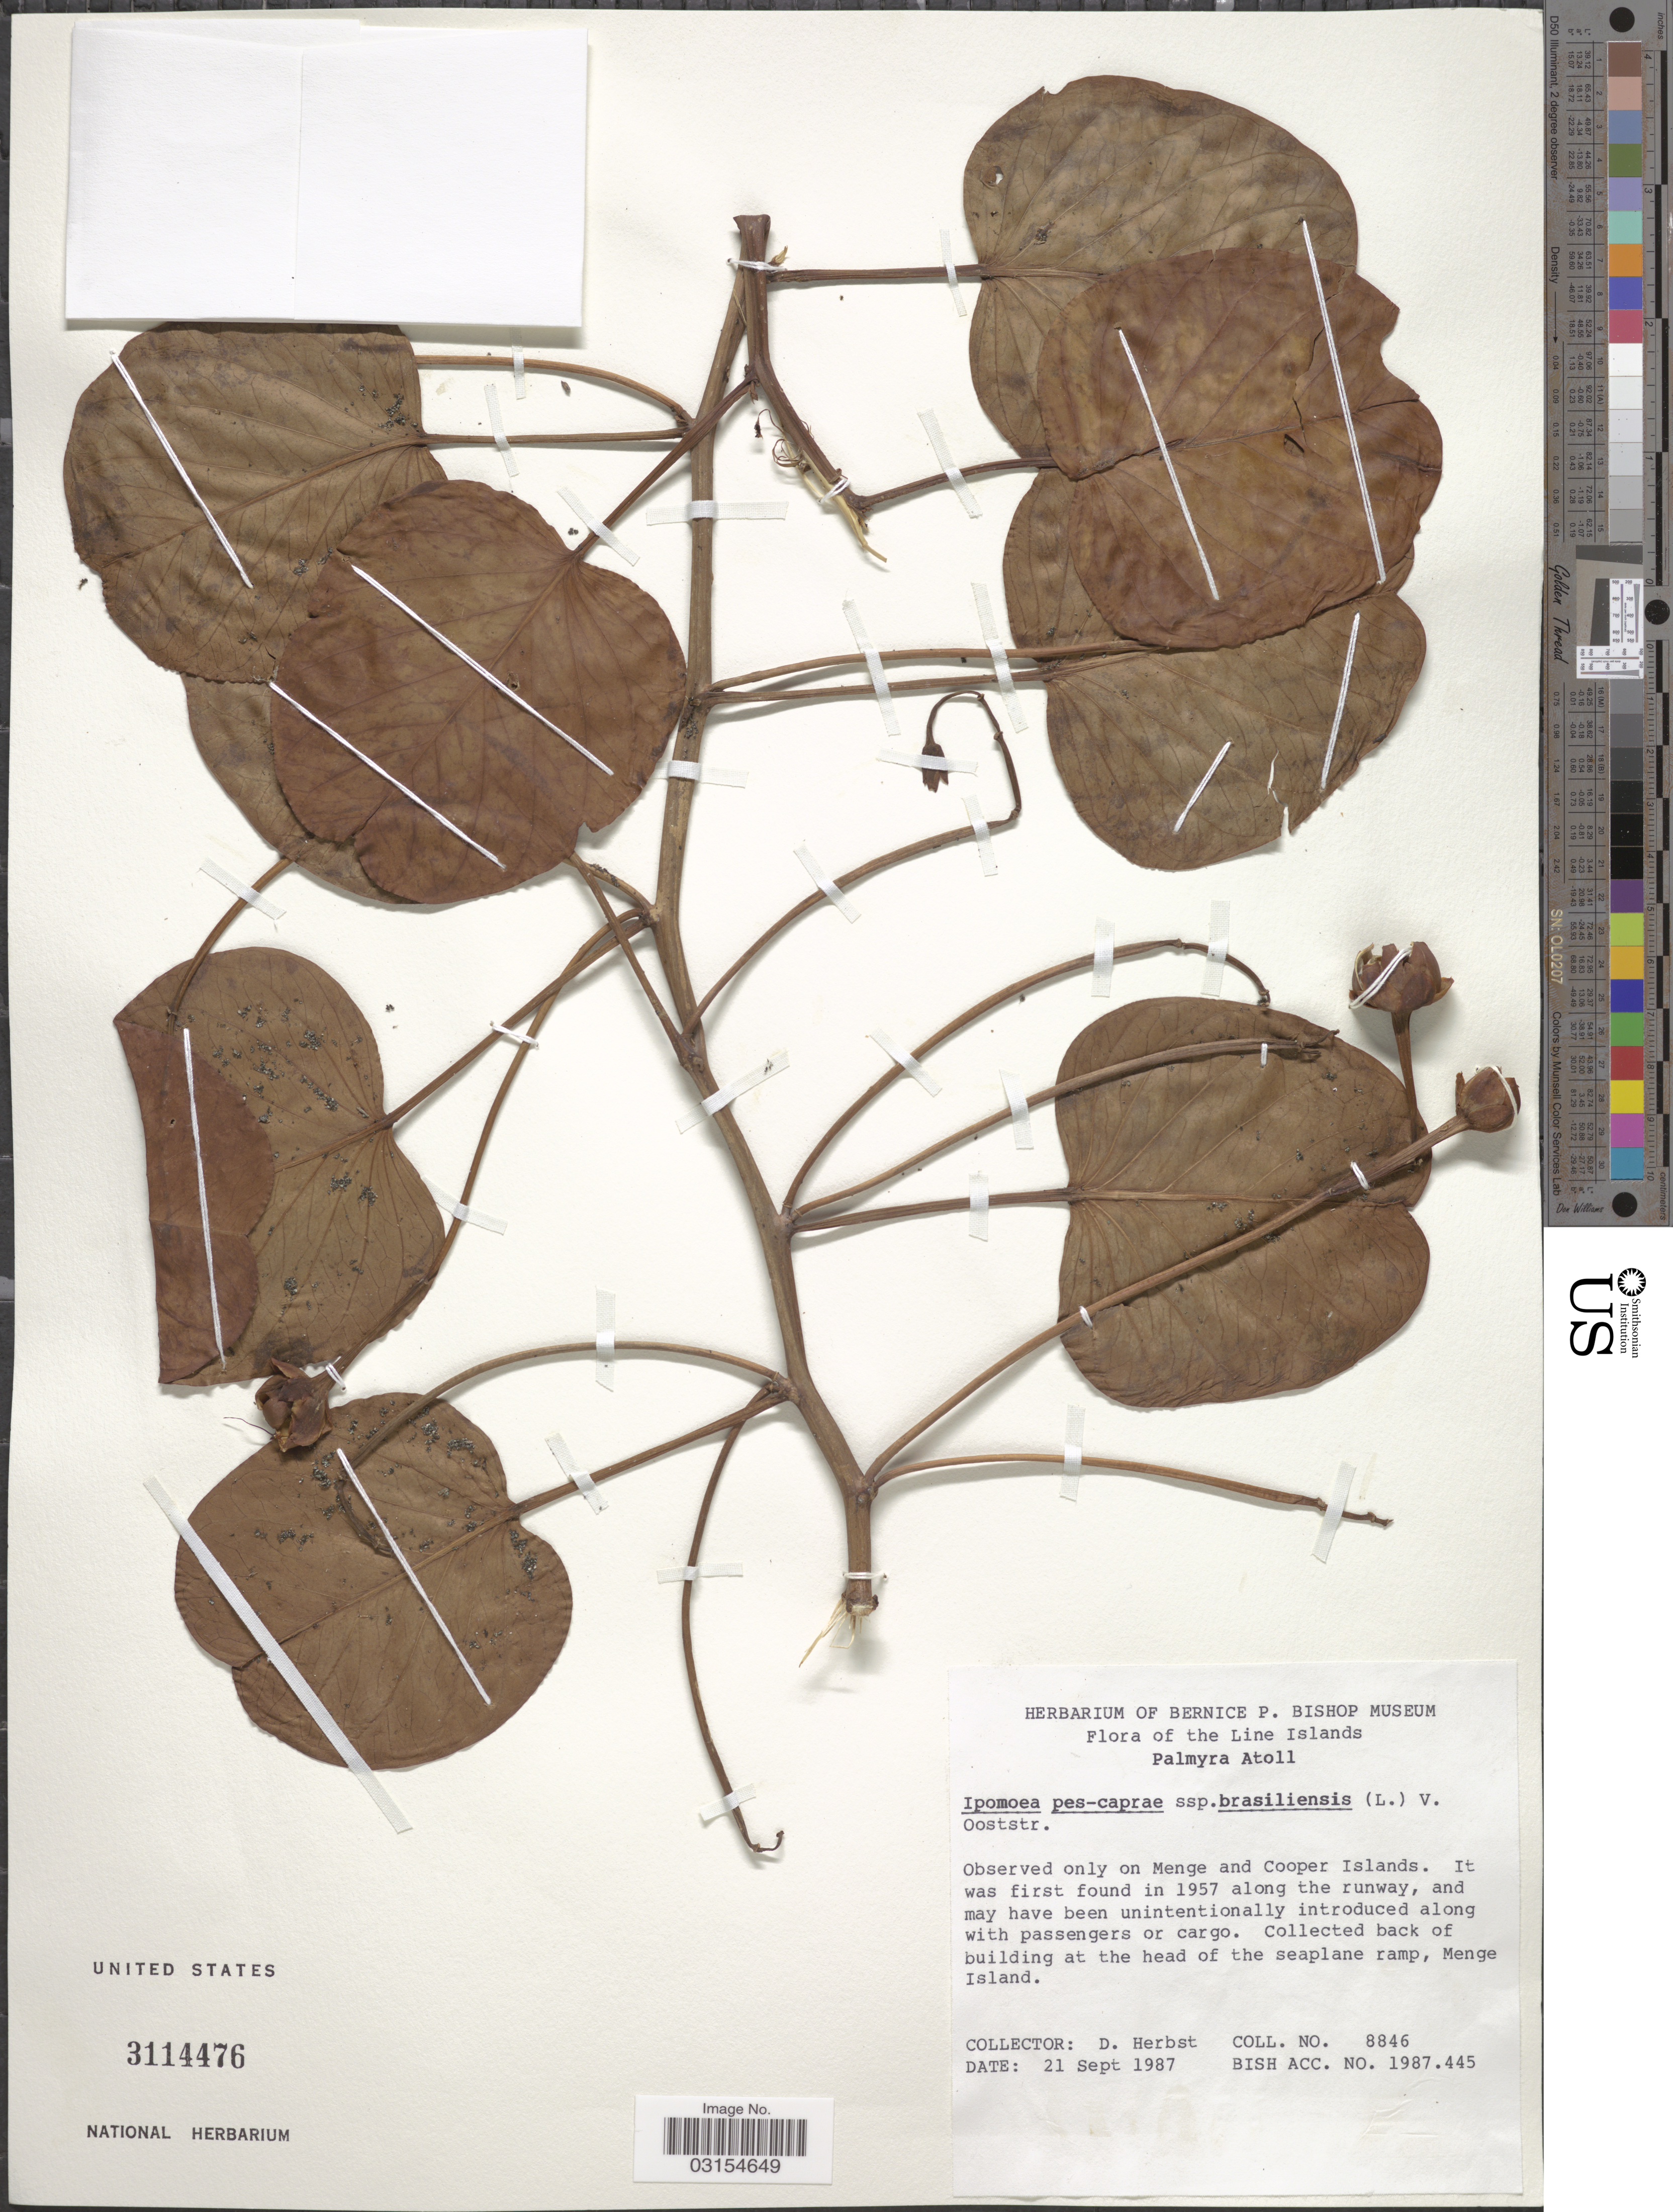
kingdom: Plantae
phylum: Tracheophyta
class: Magnoliopsida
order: Solanales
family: Convolvulaceae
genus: Ipomoea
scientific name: Ipomoea pes-caprae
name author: (L.) R. Br.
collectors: D. Herbst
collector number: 8846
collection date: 1987-09-21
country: U.S. Administered Pacific Islands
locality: The Line Islands, Palmyra Atoll, Observed only on Menge and Cooper Islands. Menge Island.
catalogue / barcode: US 3114476